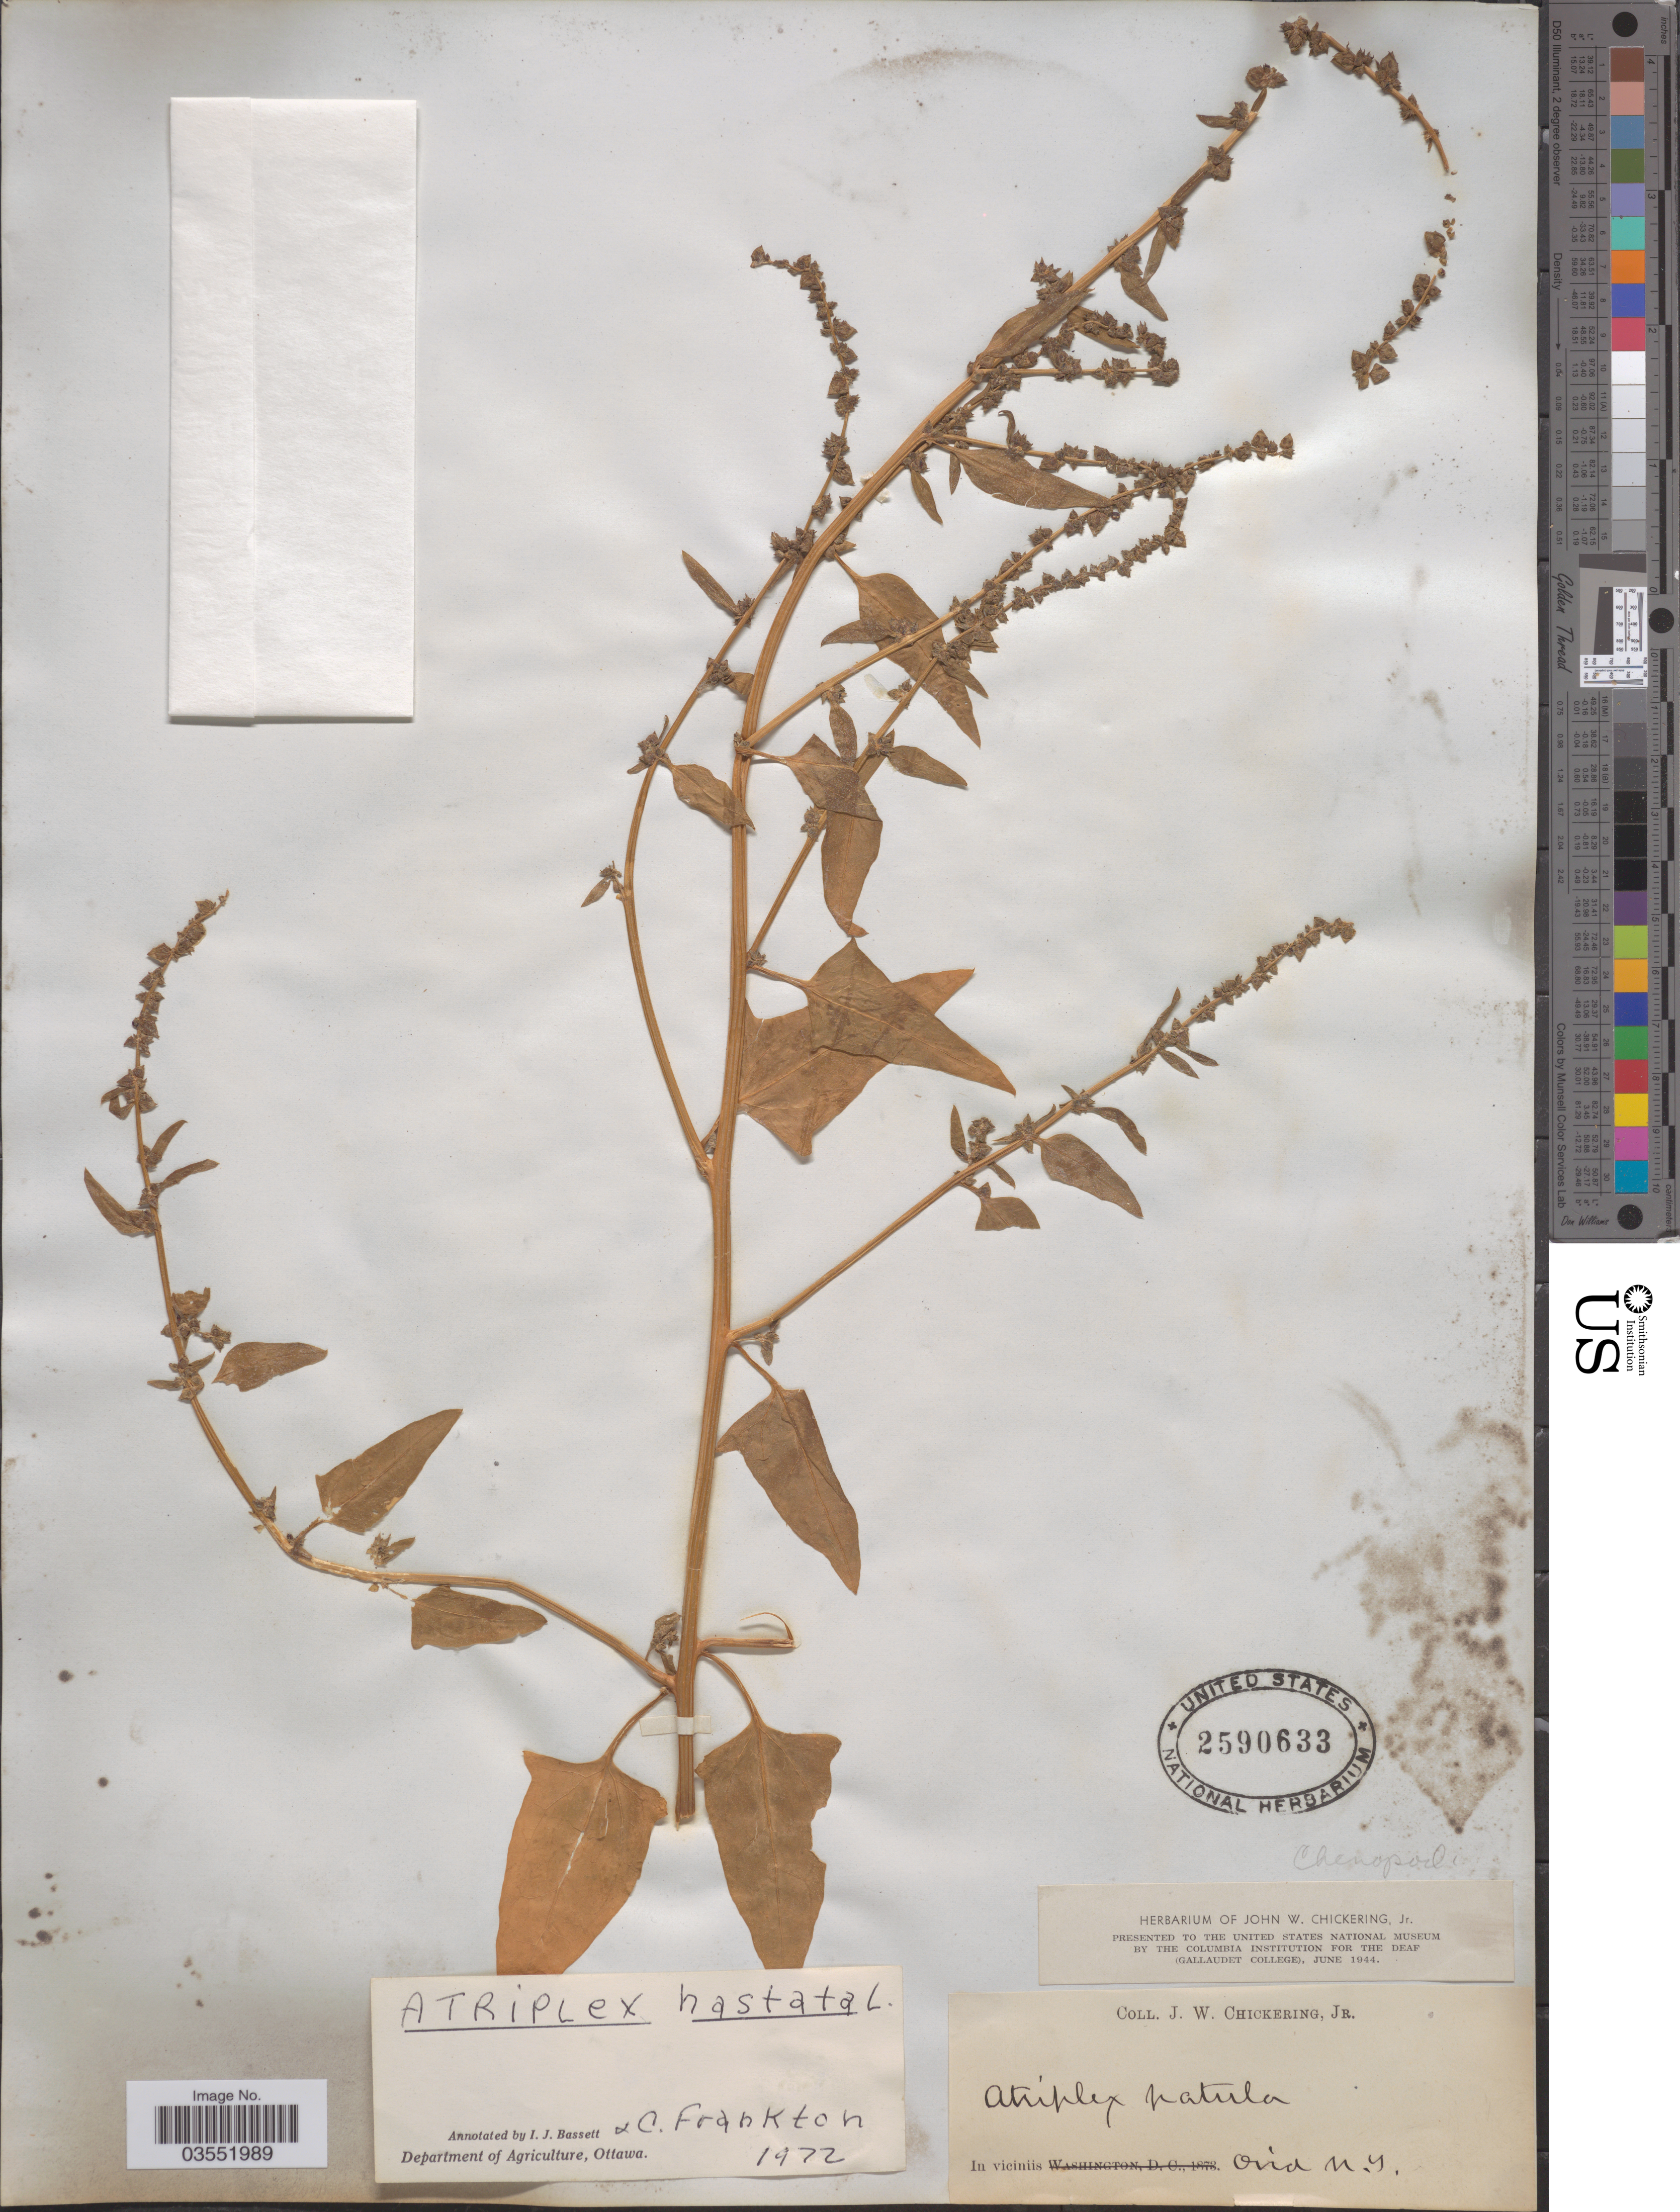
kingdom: Plantae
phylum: Tracheophyta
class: Magnoliopsida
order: Caryophyllales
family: Amaranthaceae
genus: Atriplex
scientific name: Atriplex hastata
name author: L.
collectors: J. Chickering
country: United States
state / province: New York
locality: In viciniis Ovid.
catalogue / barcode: US 2590633